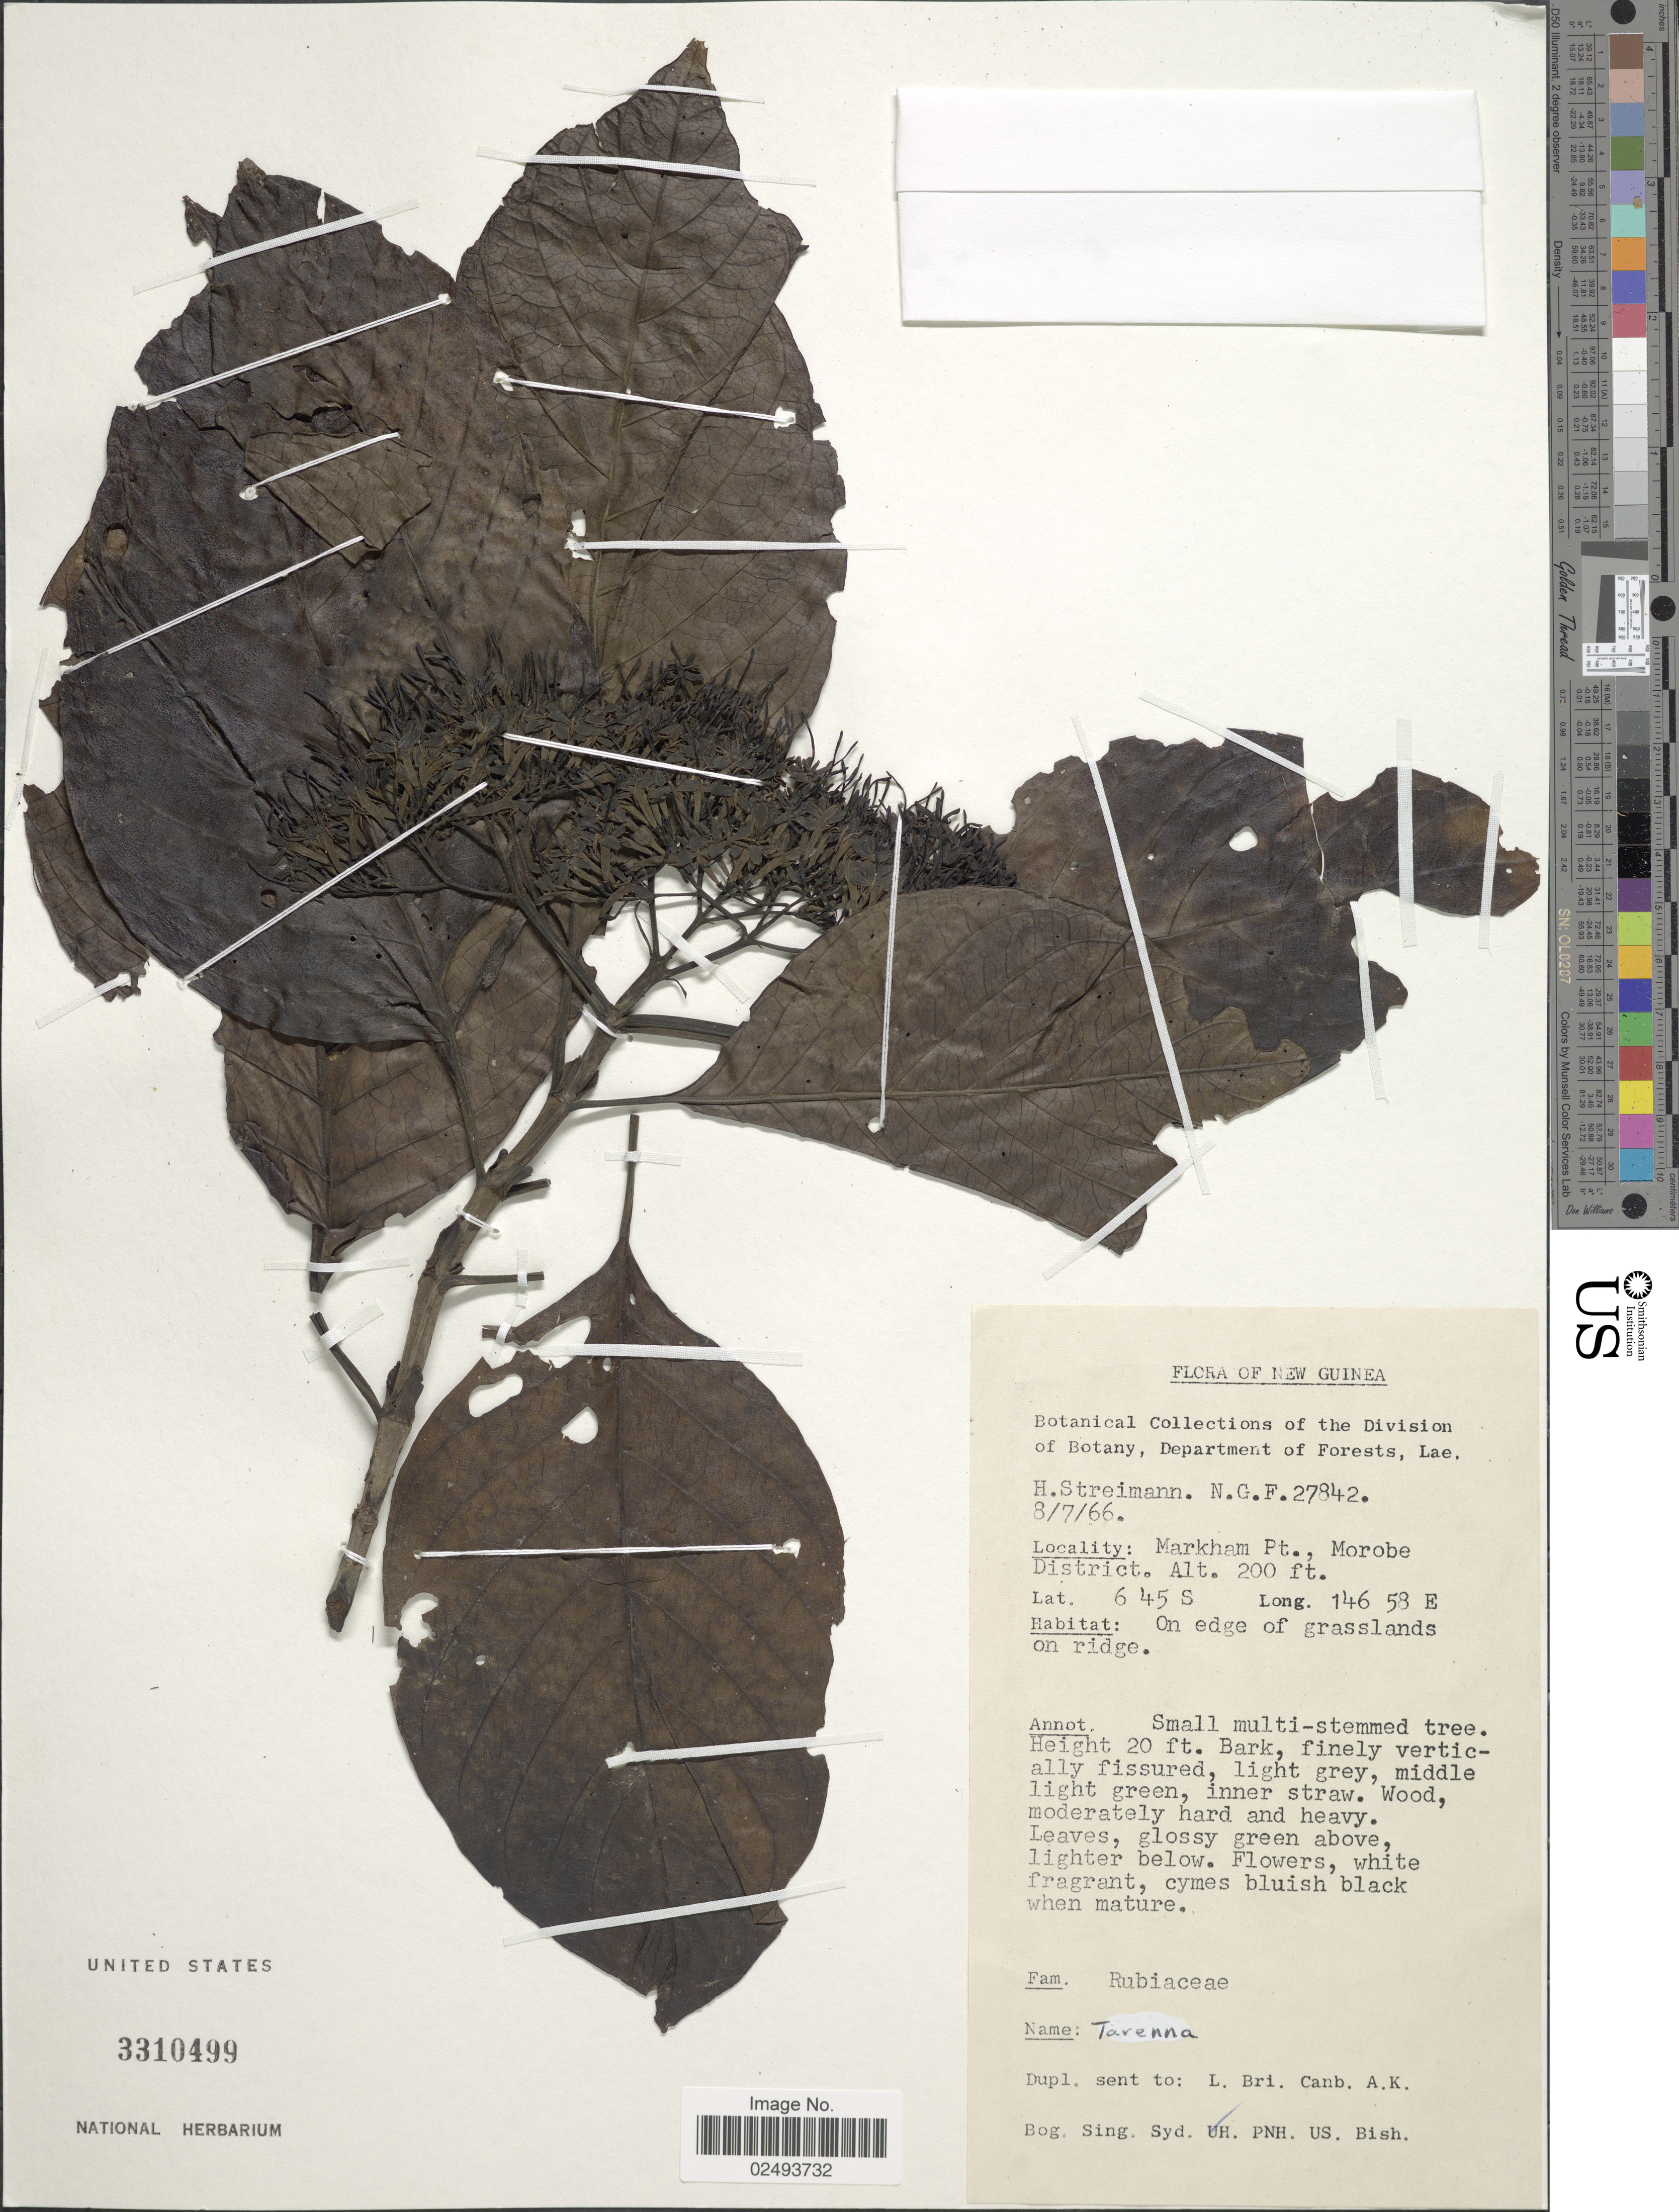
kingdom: Plantae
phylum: Tracheophyta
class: Magnoliopsida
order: Gentianales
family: Rubiaceae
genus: Tarenna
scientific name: Tarenna sp.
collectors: H. Streimann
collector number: N.G.F. 27842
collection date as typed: Transcribed d/m/y: 8/7/66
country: Papua New Guinea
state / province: Morobe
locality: New Guinea, Markham Pt., Morobe District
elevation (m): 61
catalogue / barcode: US 3310499